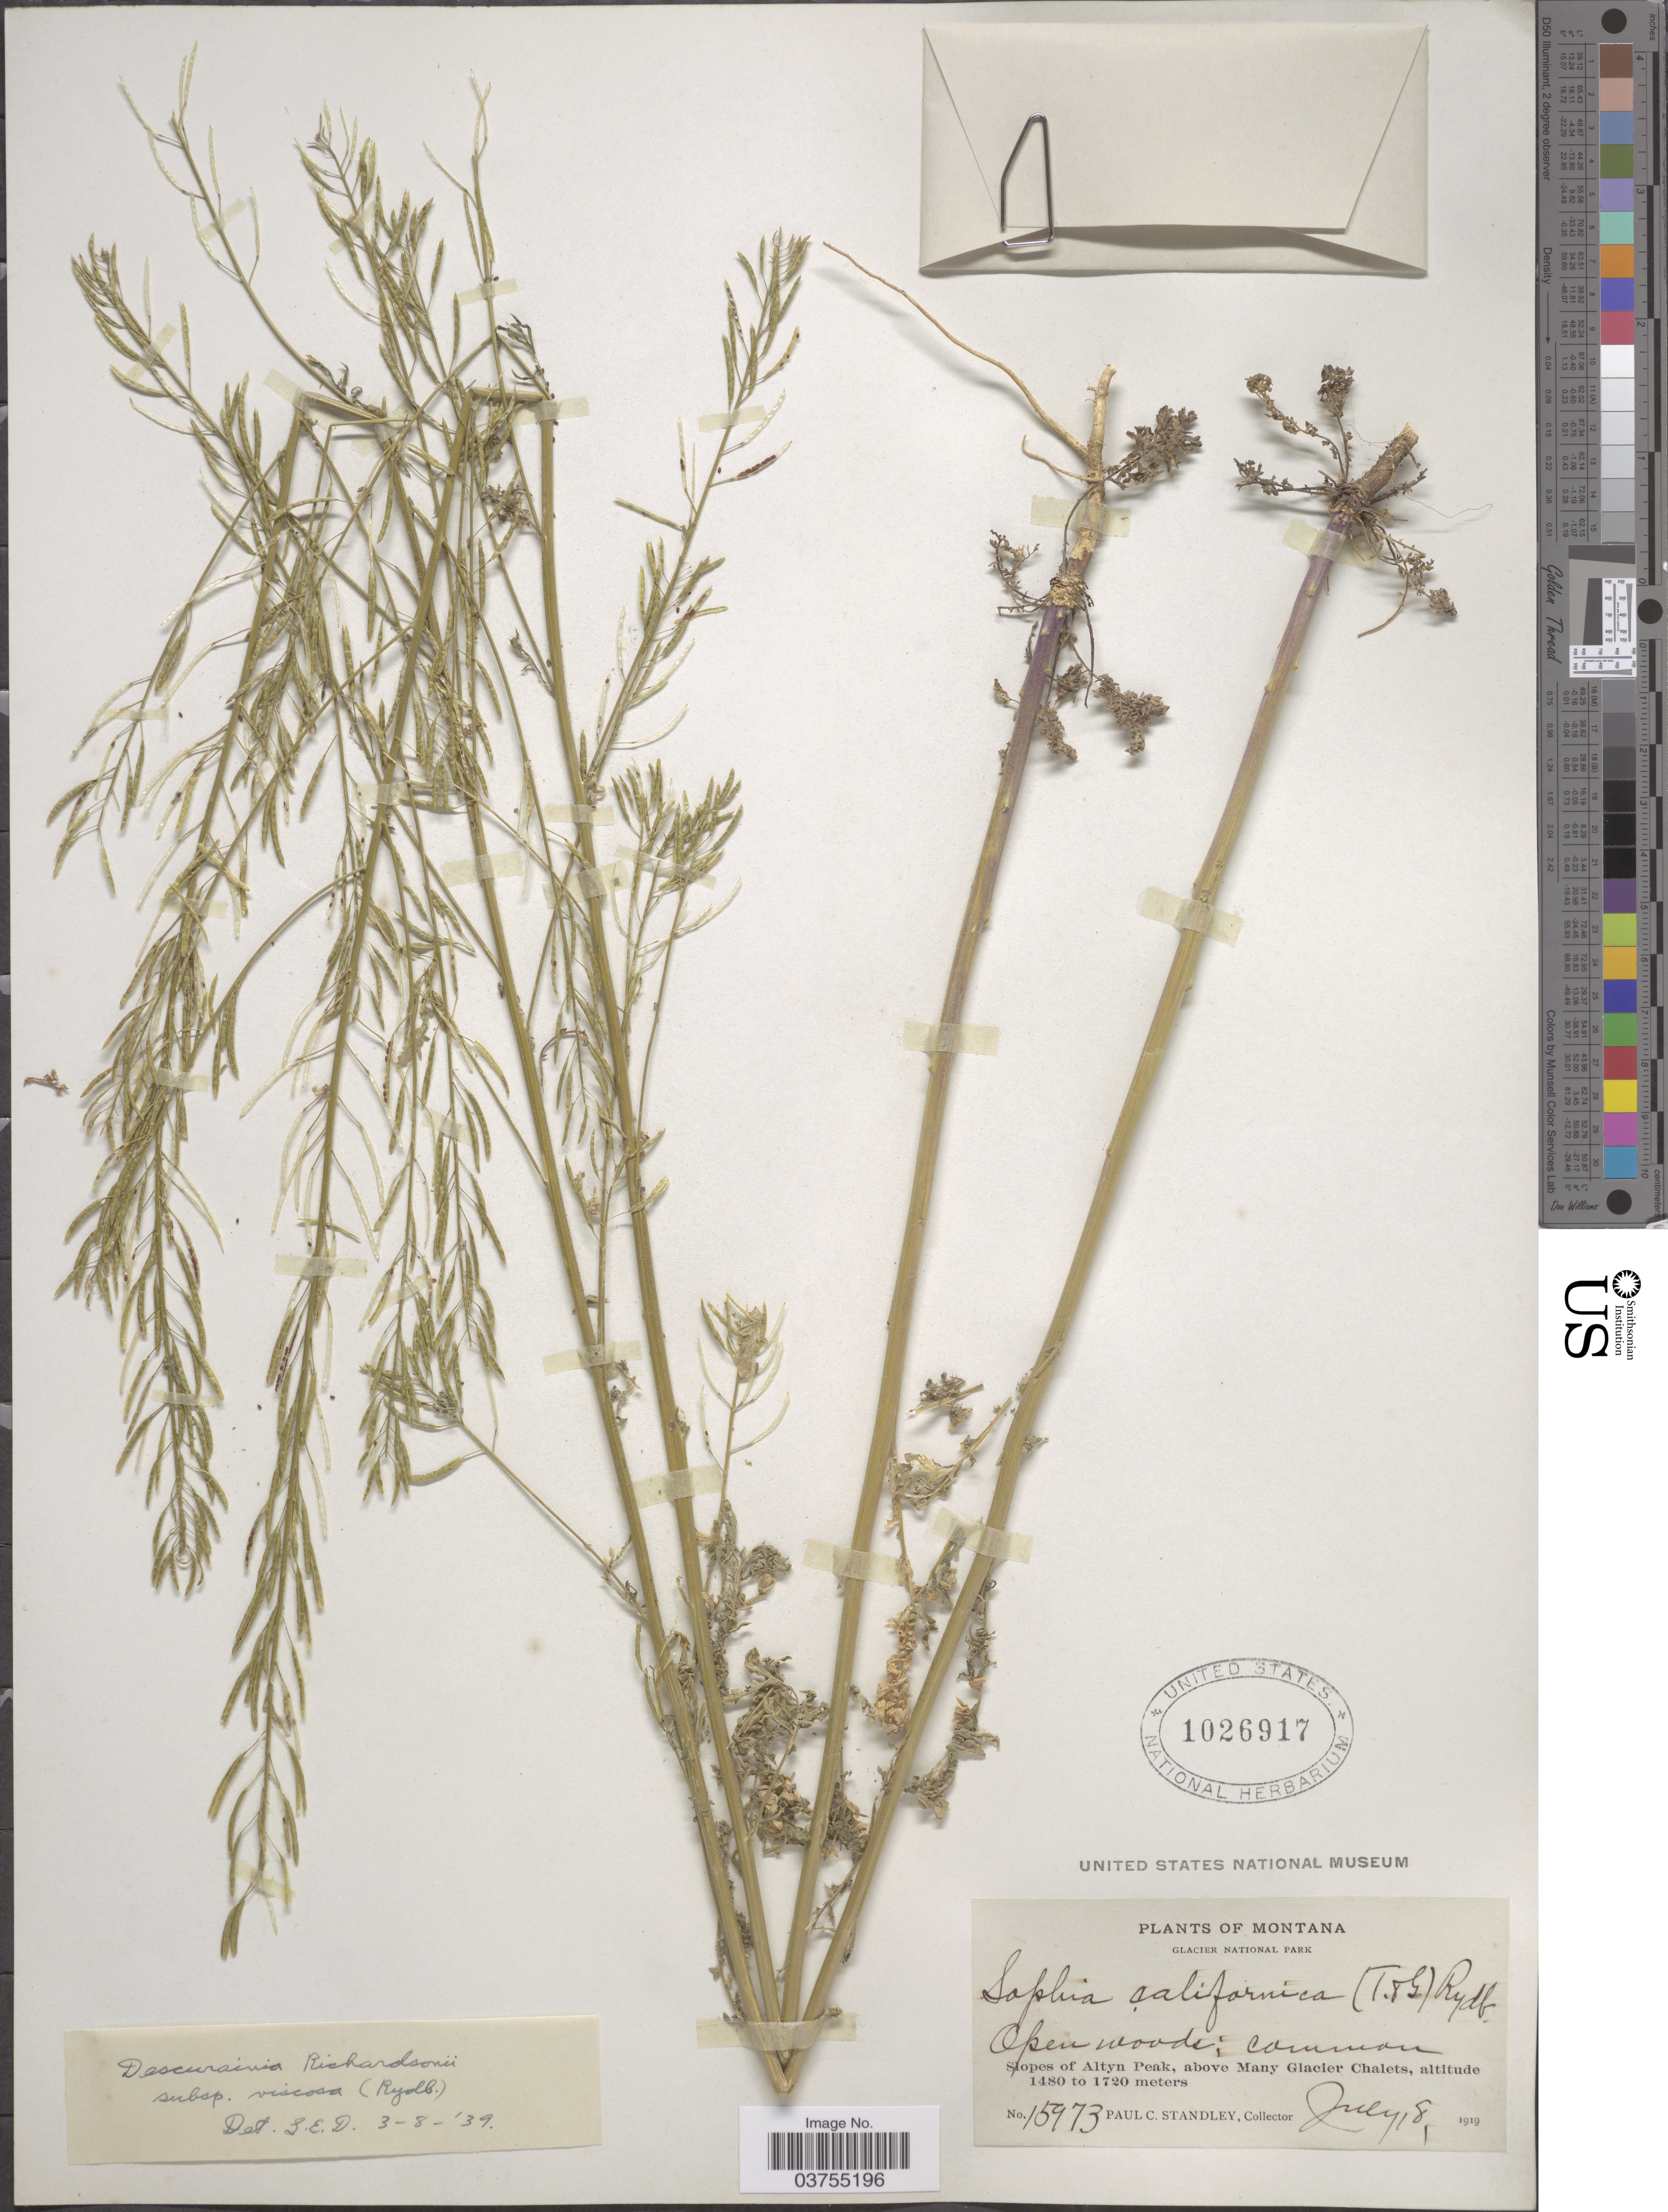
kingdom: Plantae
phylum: Tracheophyta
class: Magnoliopsida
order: Brassicales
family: Brassicaceae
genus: Descurainia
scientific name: Descurainia richardsonii subsp. viscosa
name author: (Rydb.) Detling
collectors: P. C. Standley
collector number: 15973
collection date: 1919-07-08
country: United States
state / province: Montana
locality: Glacier National Park. Slopes of Altyn Peak, above Many Glacier Chalets.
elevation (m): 1480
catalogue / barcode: US 1026917